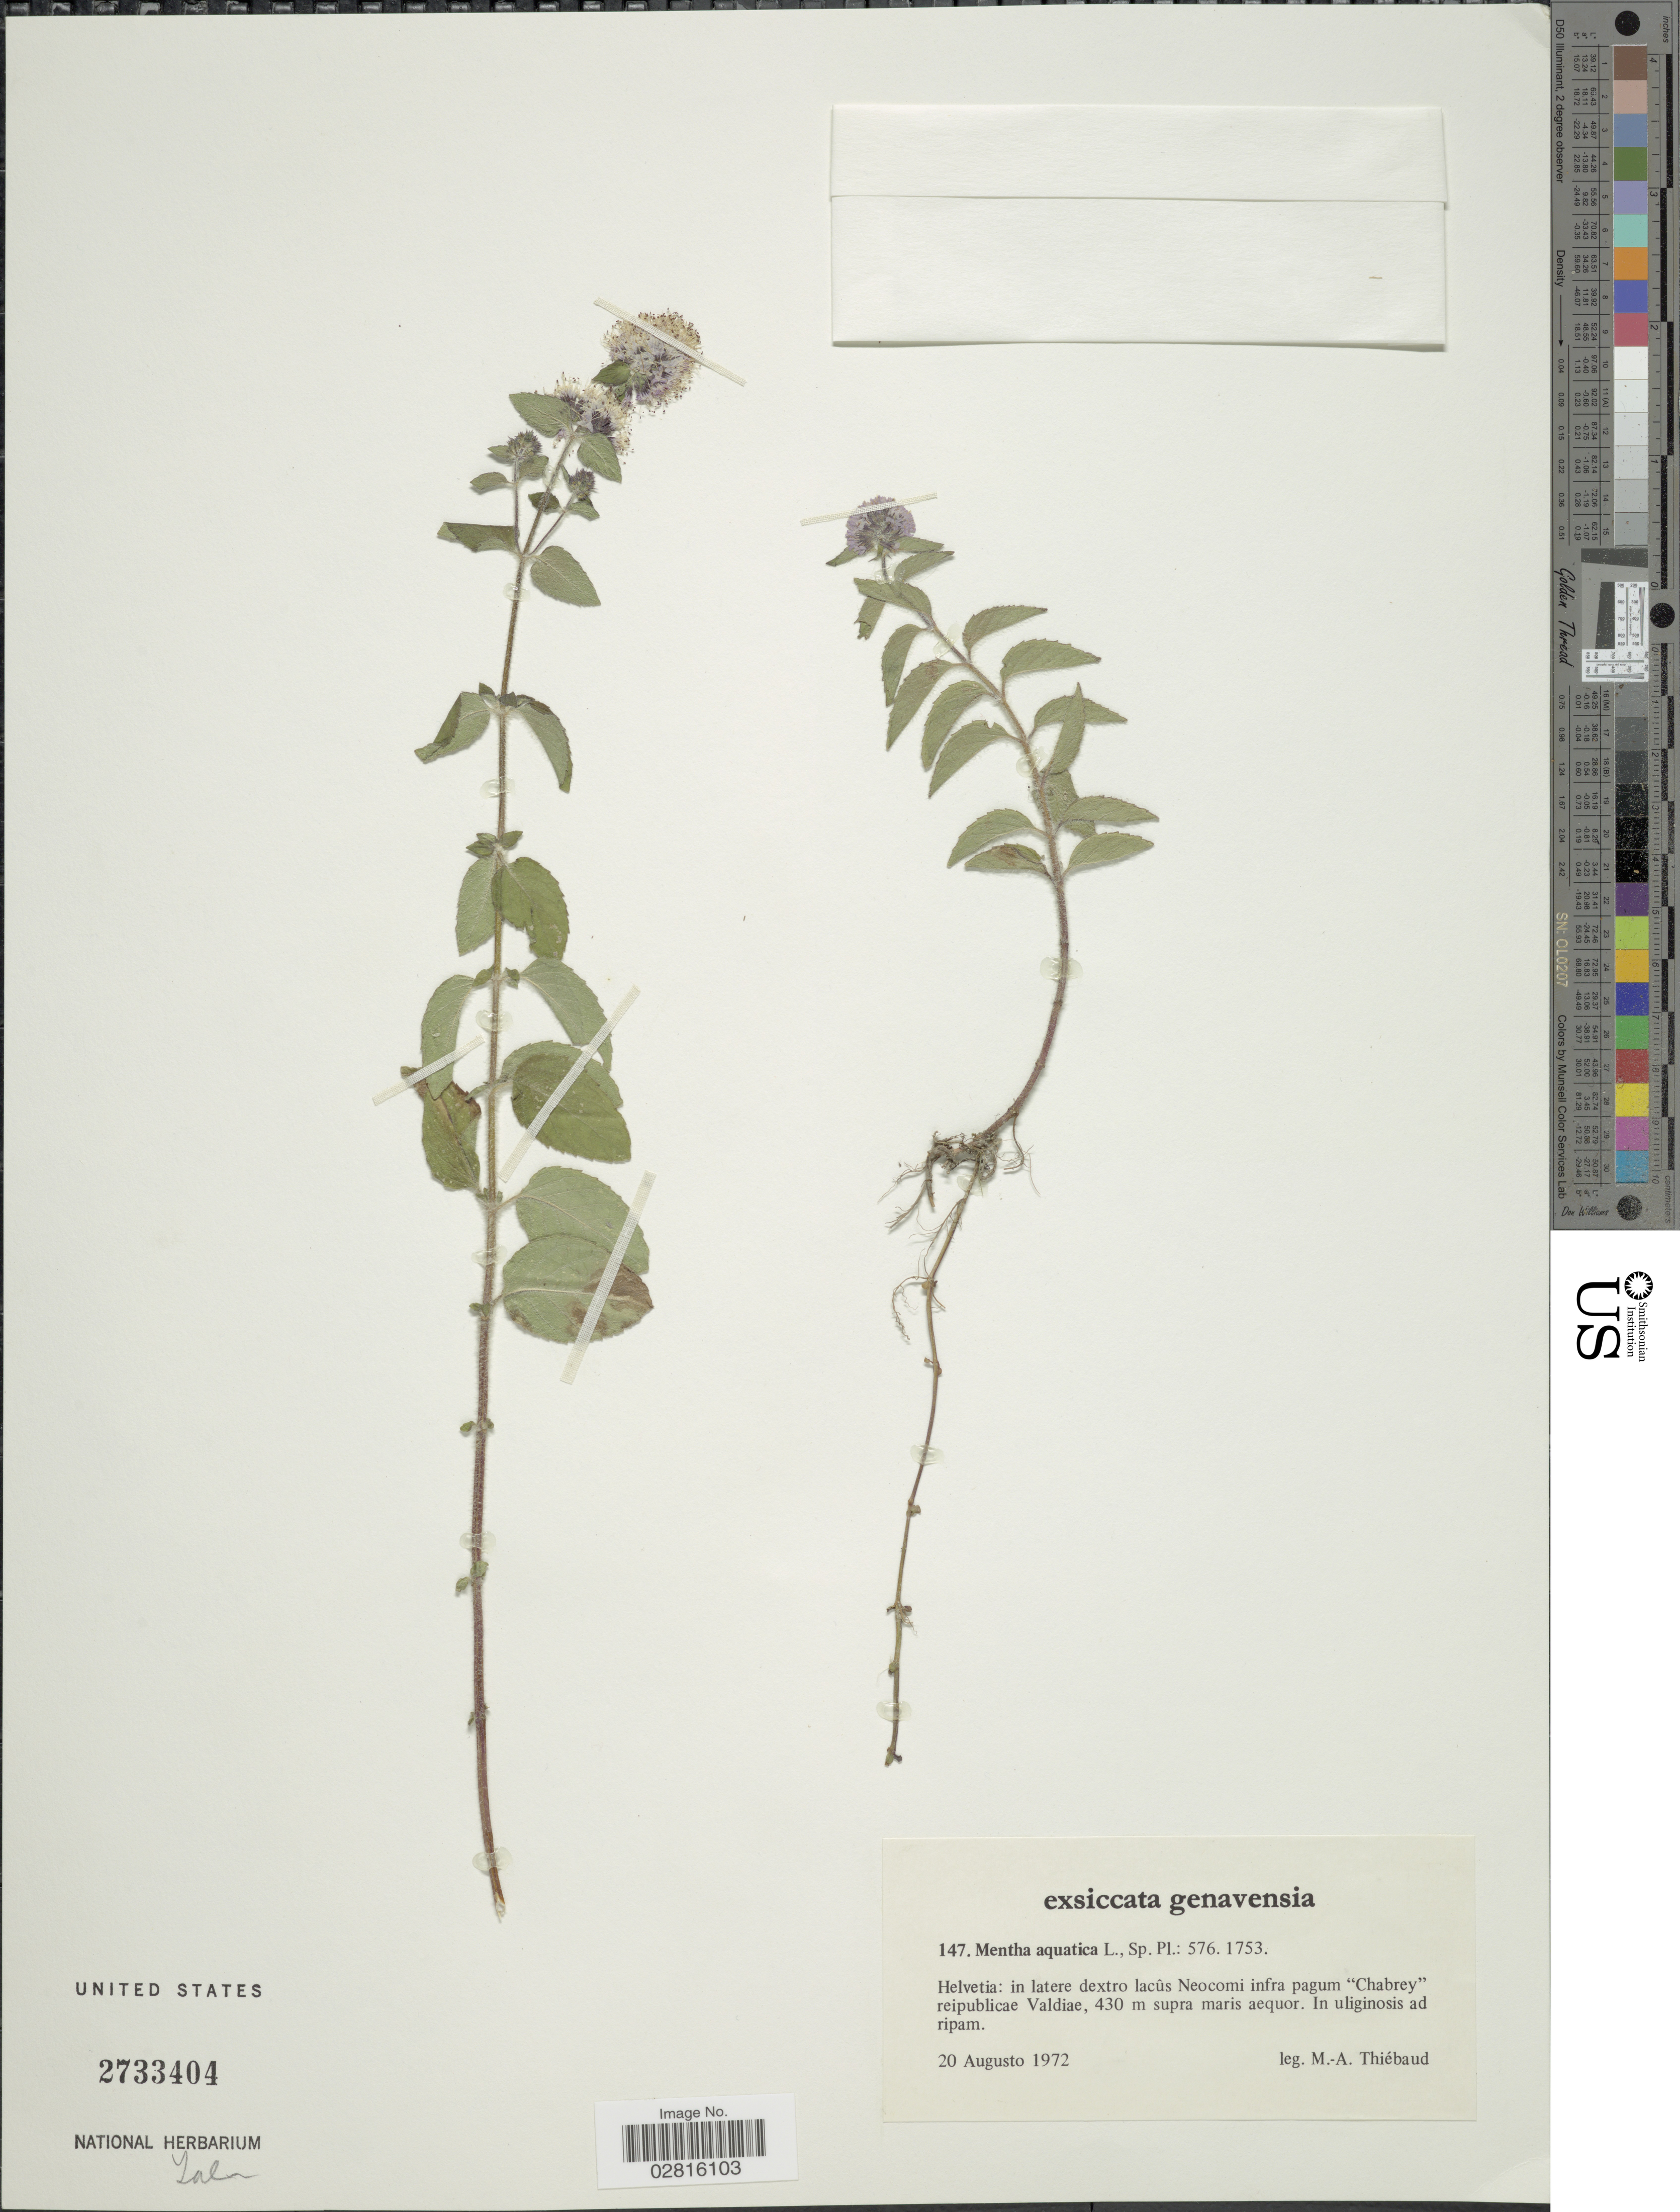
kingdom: Plantae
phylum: Tracheophyta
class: Magnoliopsida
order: Lamiales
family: Lamiaceae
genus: Mentha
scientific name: Mentha aquatica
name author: L.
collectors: M. Thiebaud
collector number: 147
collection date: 1972-08-20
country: Switzerland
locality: Helvetia: in latere dextro lacûs Neocomi infra pagum "Chabrey" reipublicae Valdiae.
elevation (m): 430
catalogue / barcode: US 2733404